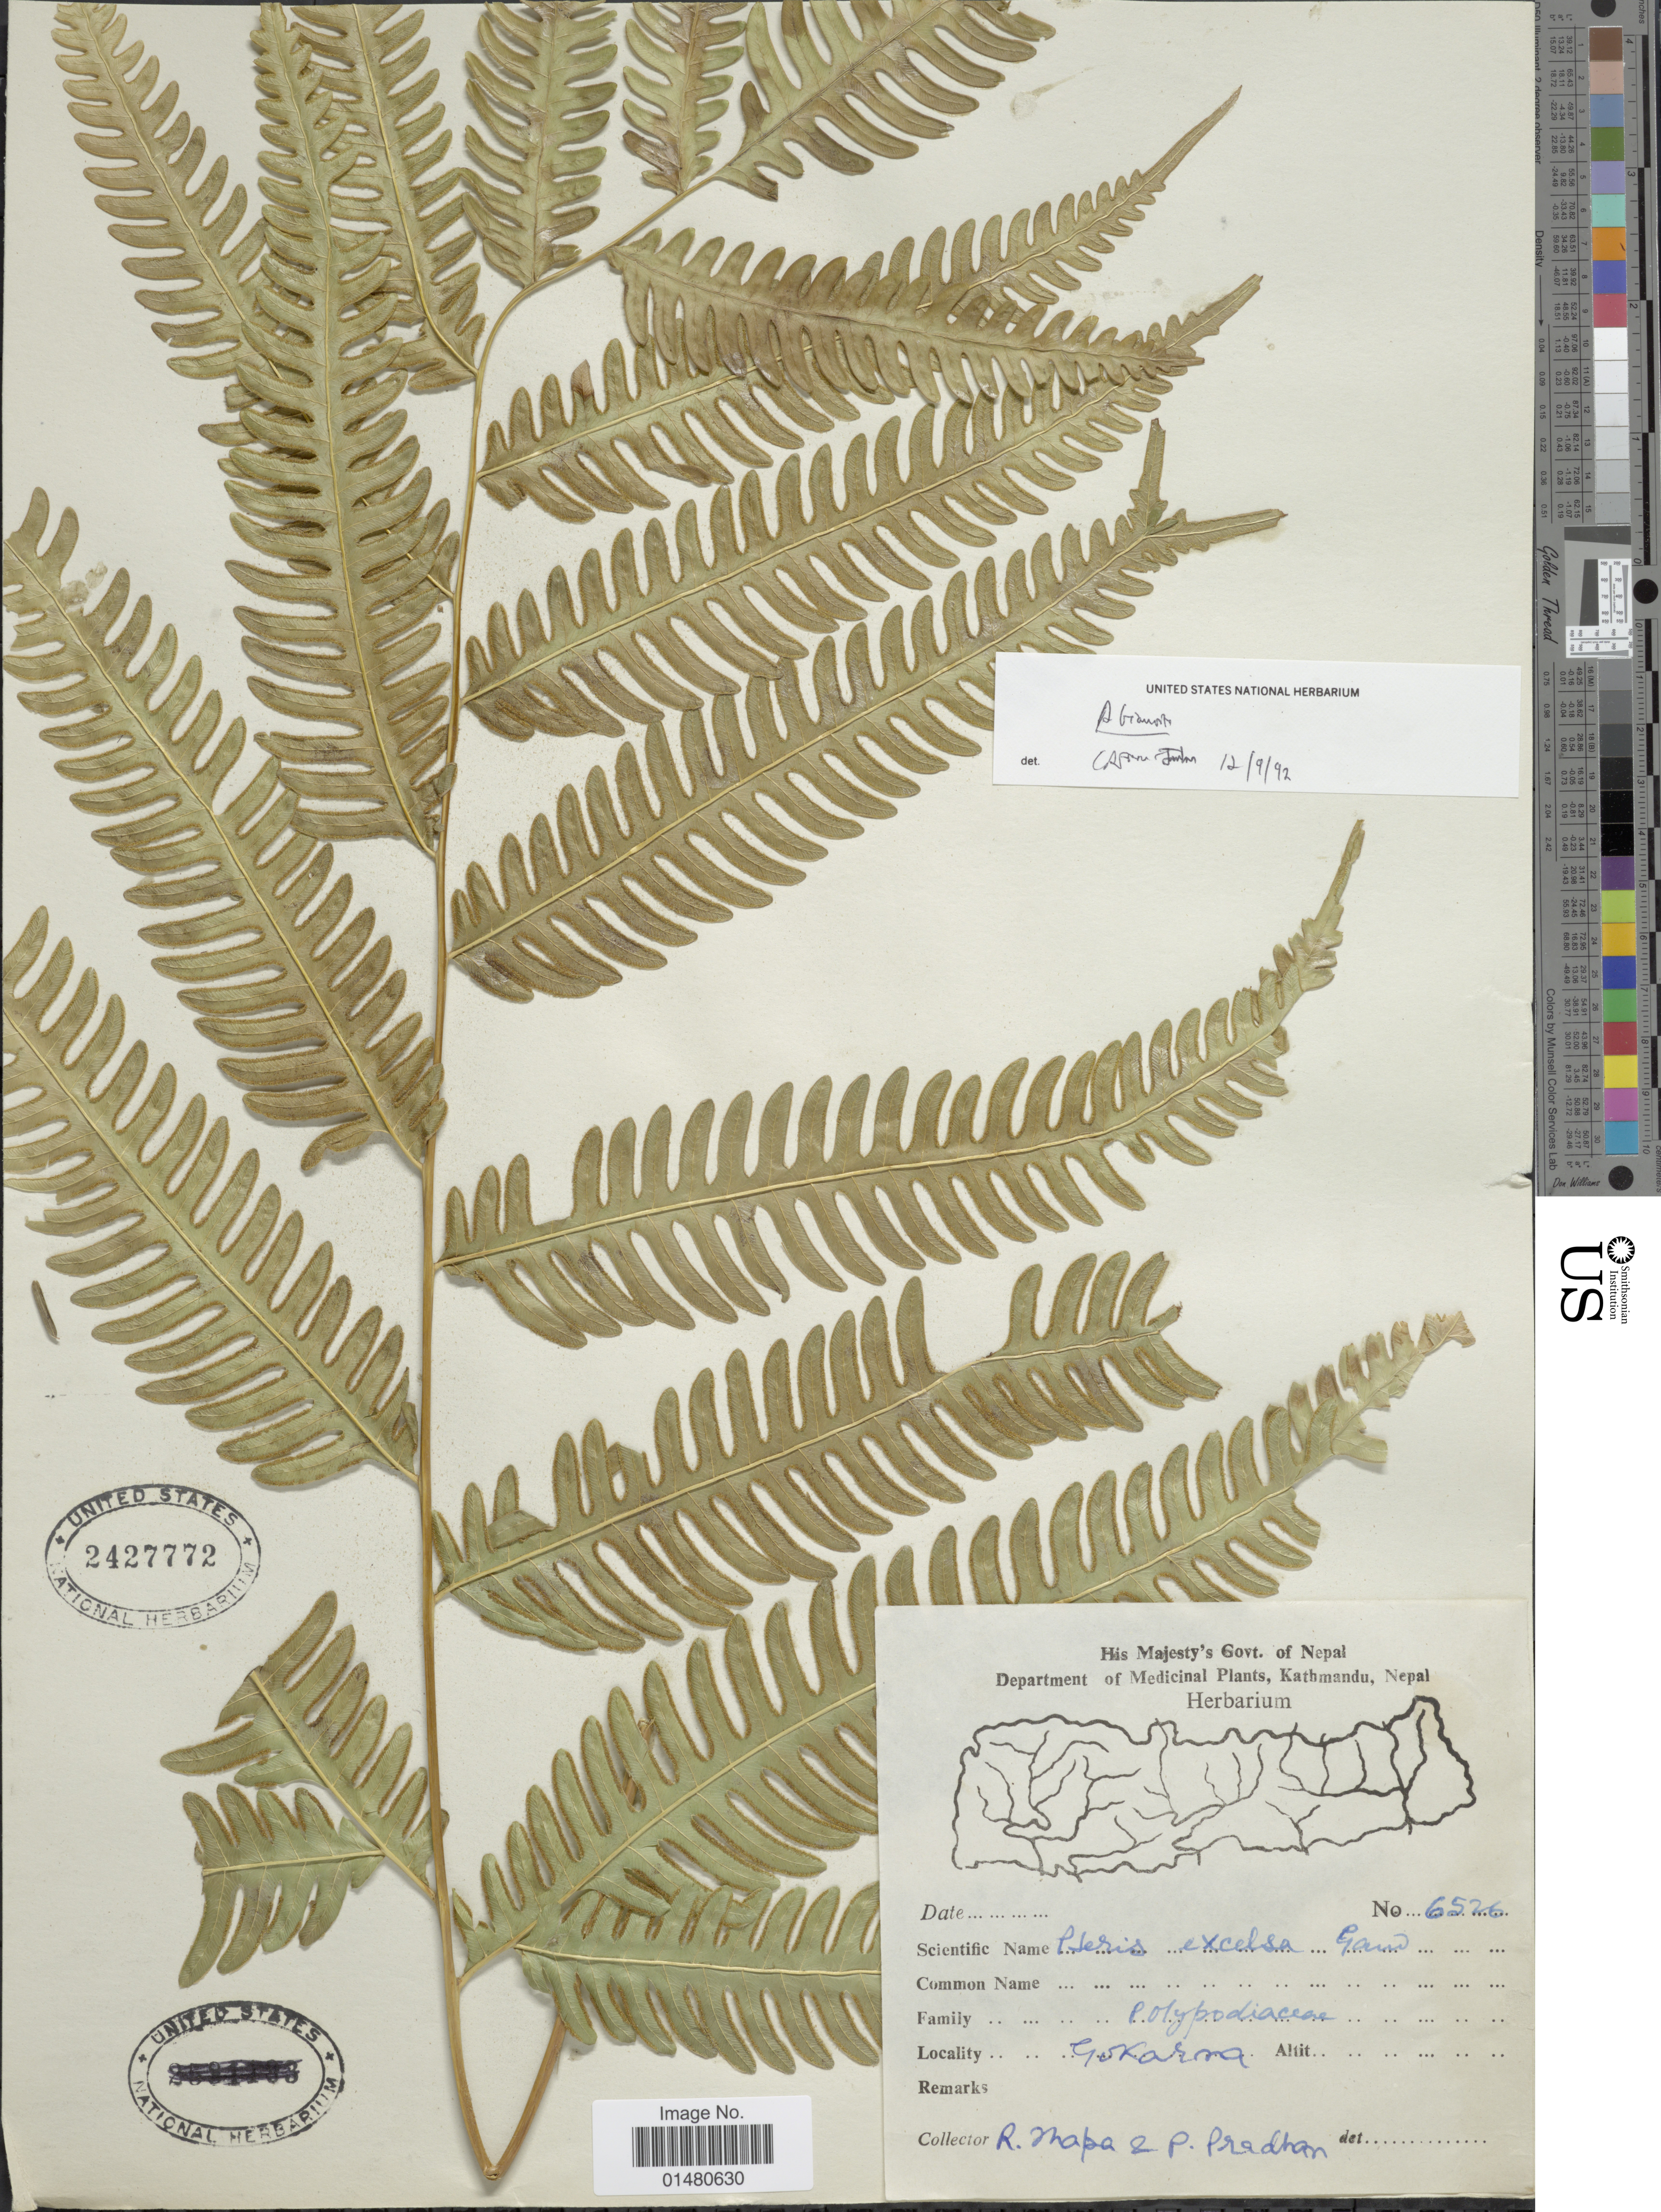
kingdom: Plantae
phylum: Tracheophyta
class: Polypodiopsida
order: Polypodiales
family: Pteridaceae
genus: Pteris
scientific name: Pteris excelsa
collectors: R. Thapa & P. Pradhan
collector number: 6526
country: Nepal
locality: Gokarna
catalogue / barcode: US 2427772